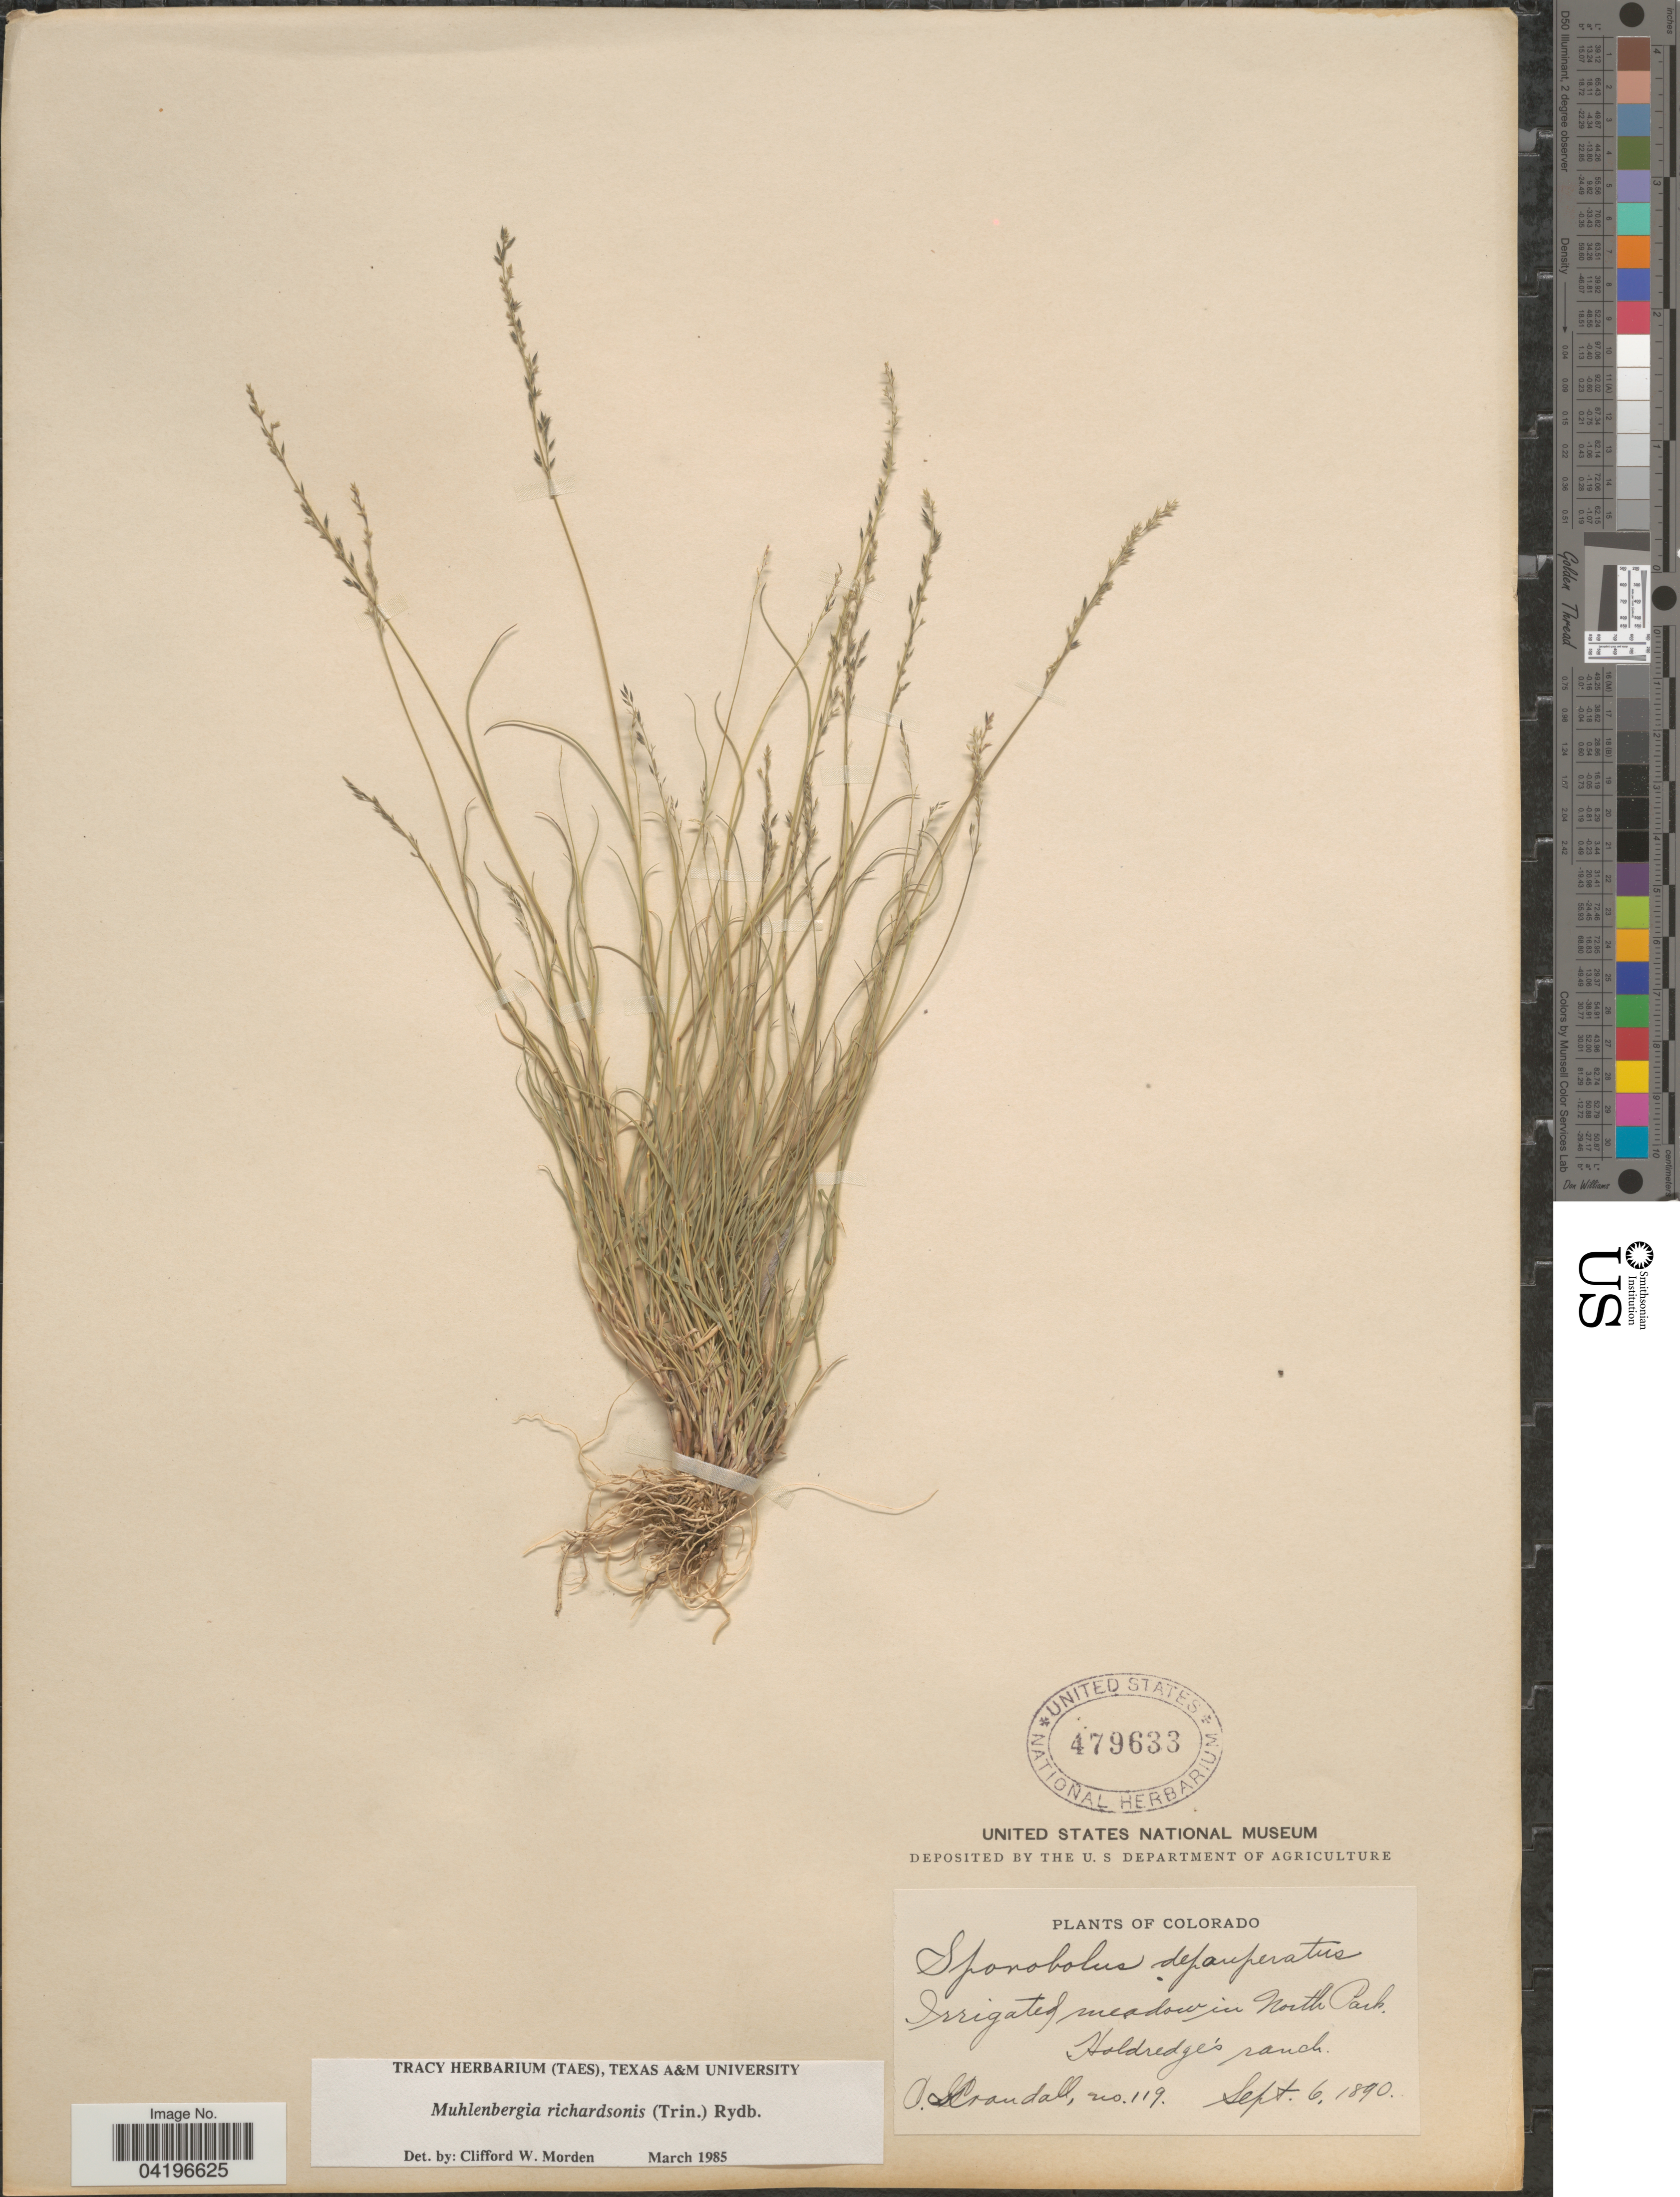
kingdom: Plantae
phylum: Tracheophyta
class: Liliopsida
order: Poales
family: Poaceae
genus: Muhlenbergia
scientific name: Muhlenbergia richardsonis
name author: (Trin.) Rydb.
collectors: C. Crandall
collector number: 119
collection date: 1890-09-06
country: United States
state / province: Colorado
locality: Irrigated meadow in North Park. Holdredge's ranch.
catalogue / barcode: US 479633